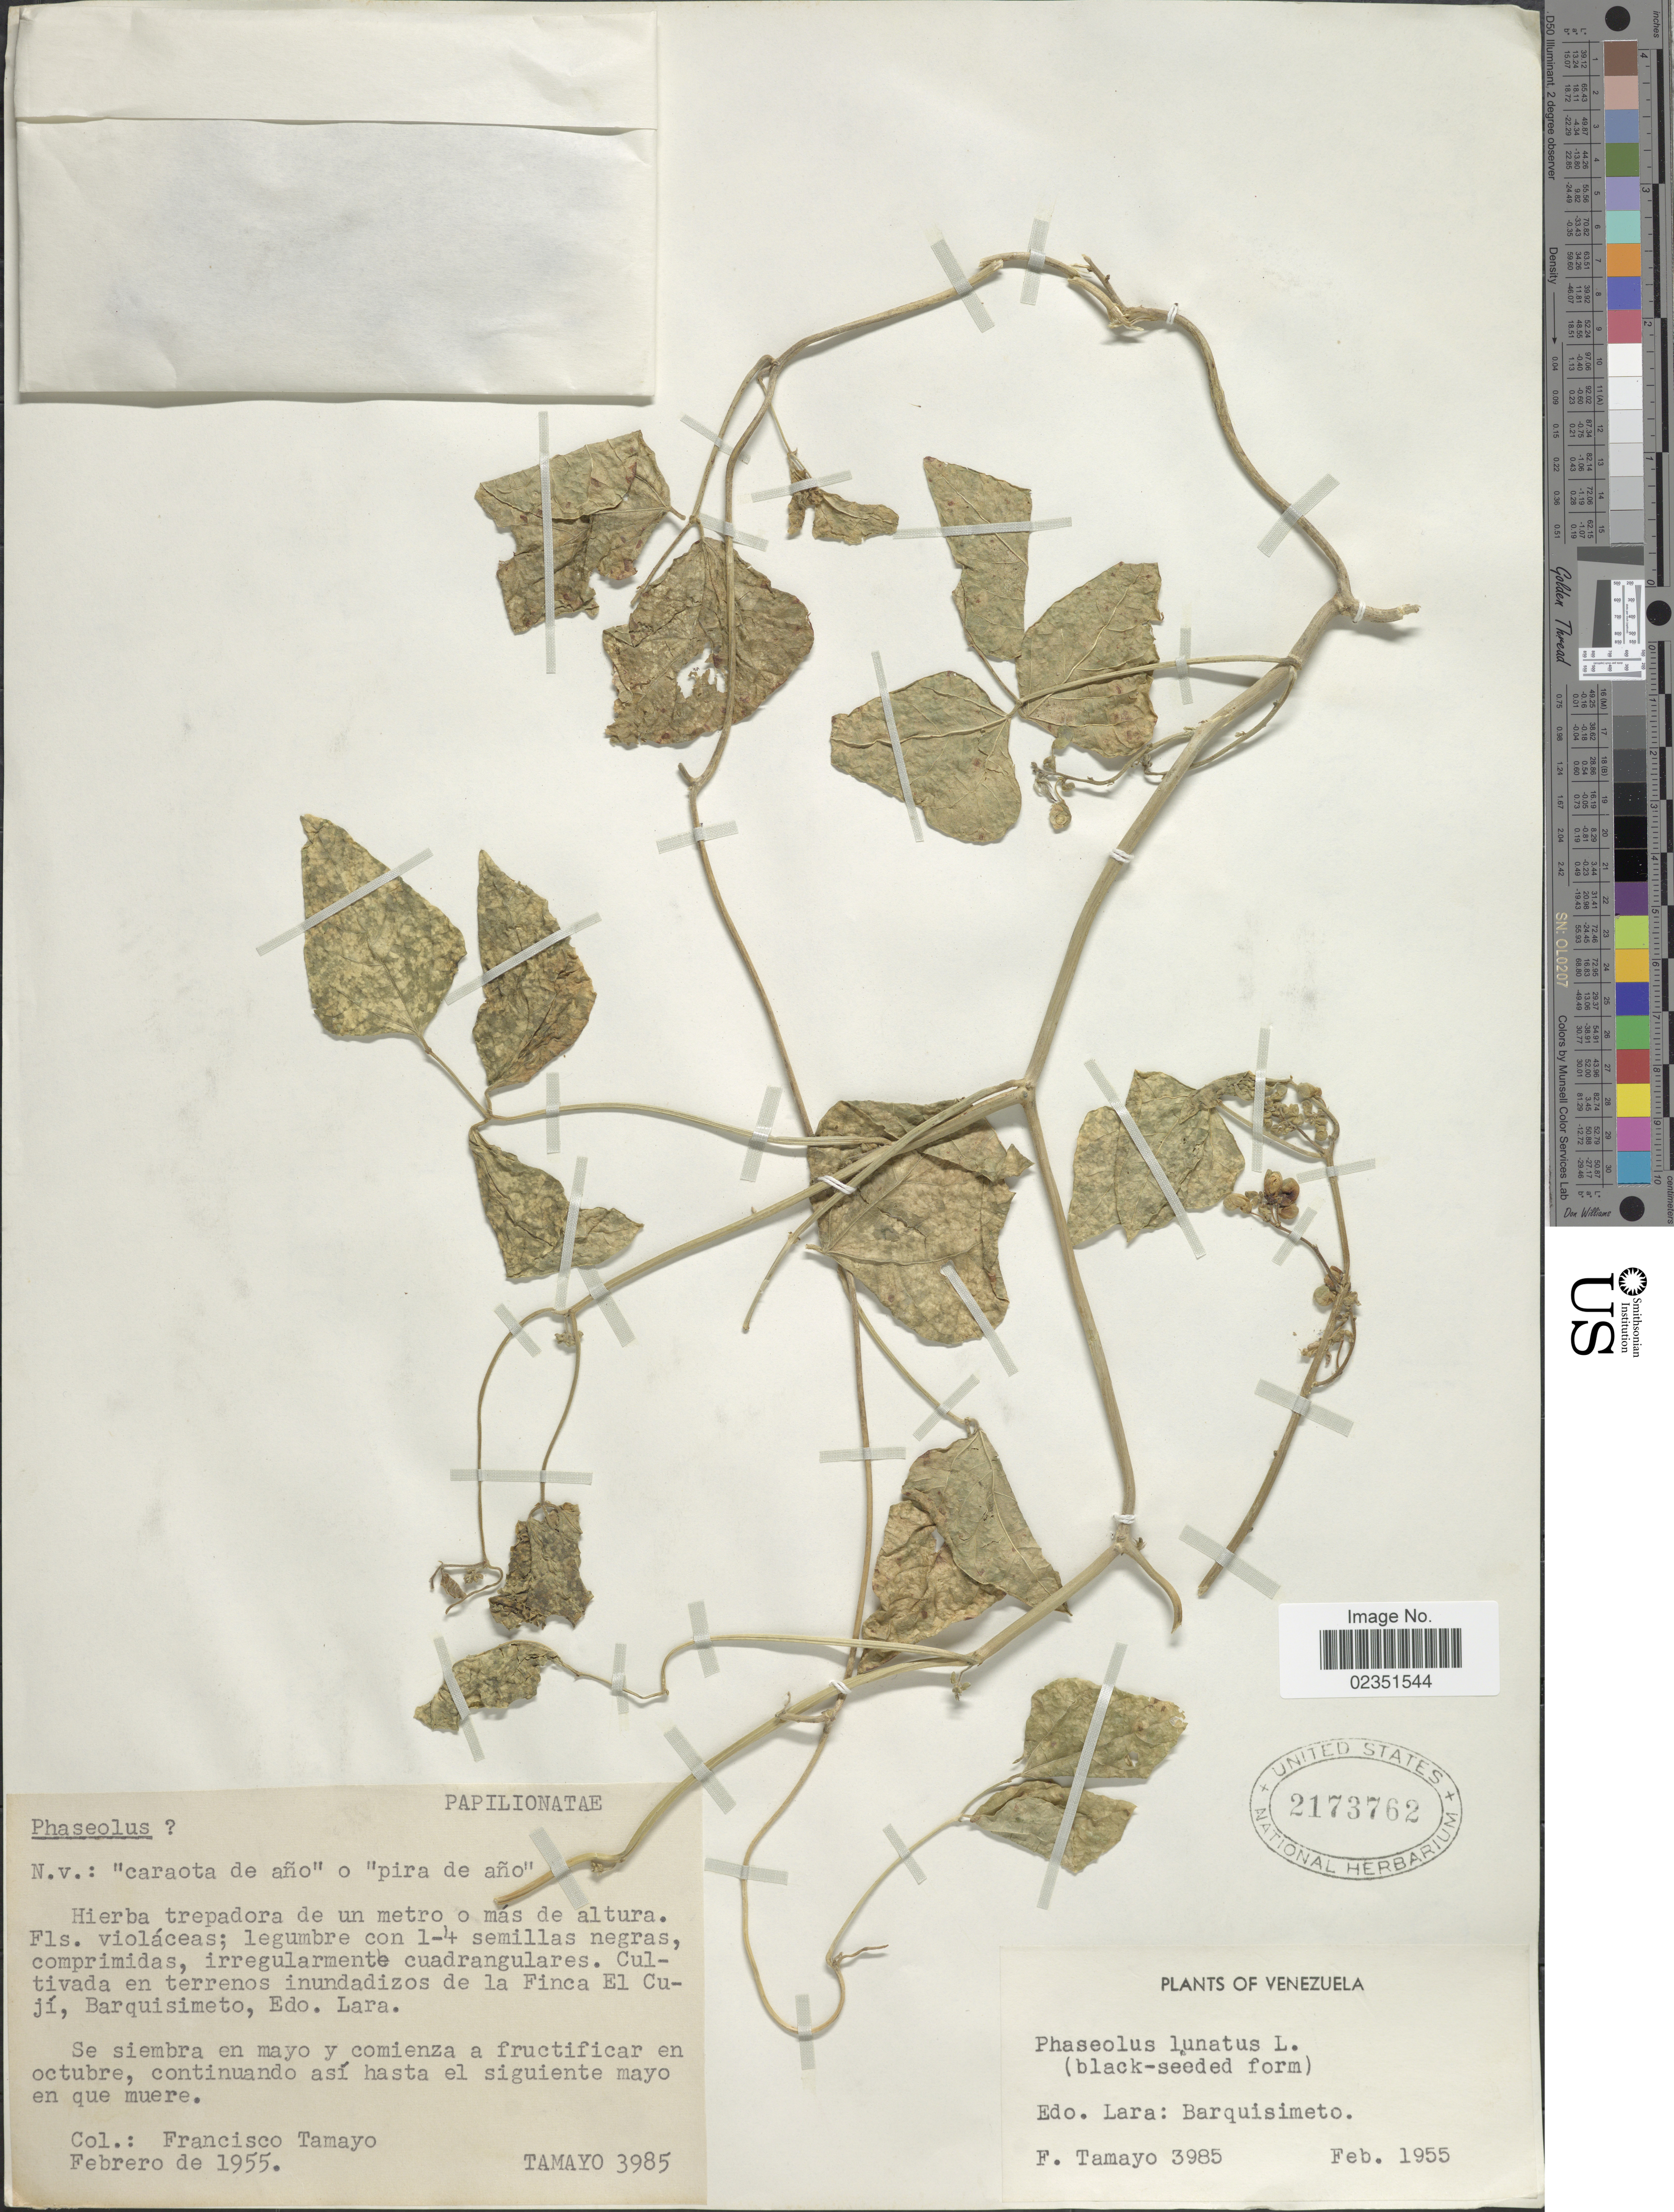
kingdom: Plantae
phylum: Tracheophyta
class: Magnoliopsida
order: Fabales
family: Fabaceae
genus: Phaseolus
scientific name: Phaseolus lunatus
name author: L.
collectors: F. Tamayo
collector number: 3985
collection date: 1955-02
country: Venezuela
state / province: Lara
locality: Barquisimeto, Cultivada en terrenos inundadizos de la Finca El Cuji, Barquisimeto, Edo. Lara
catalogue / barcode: US 2173762